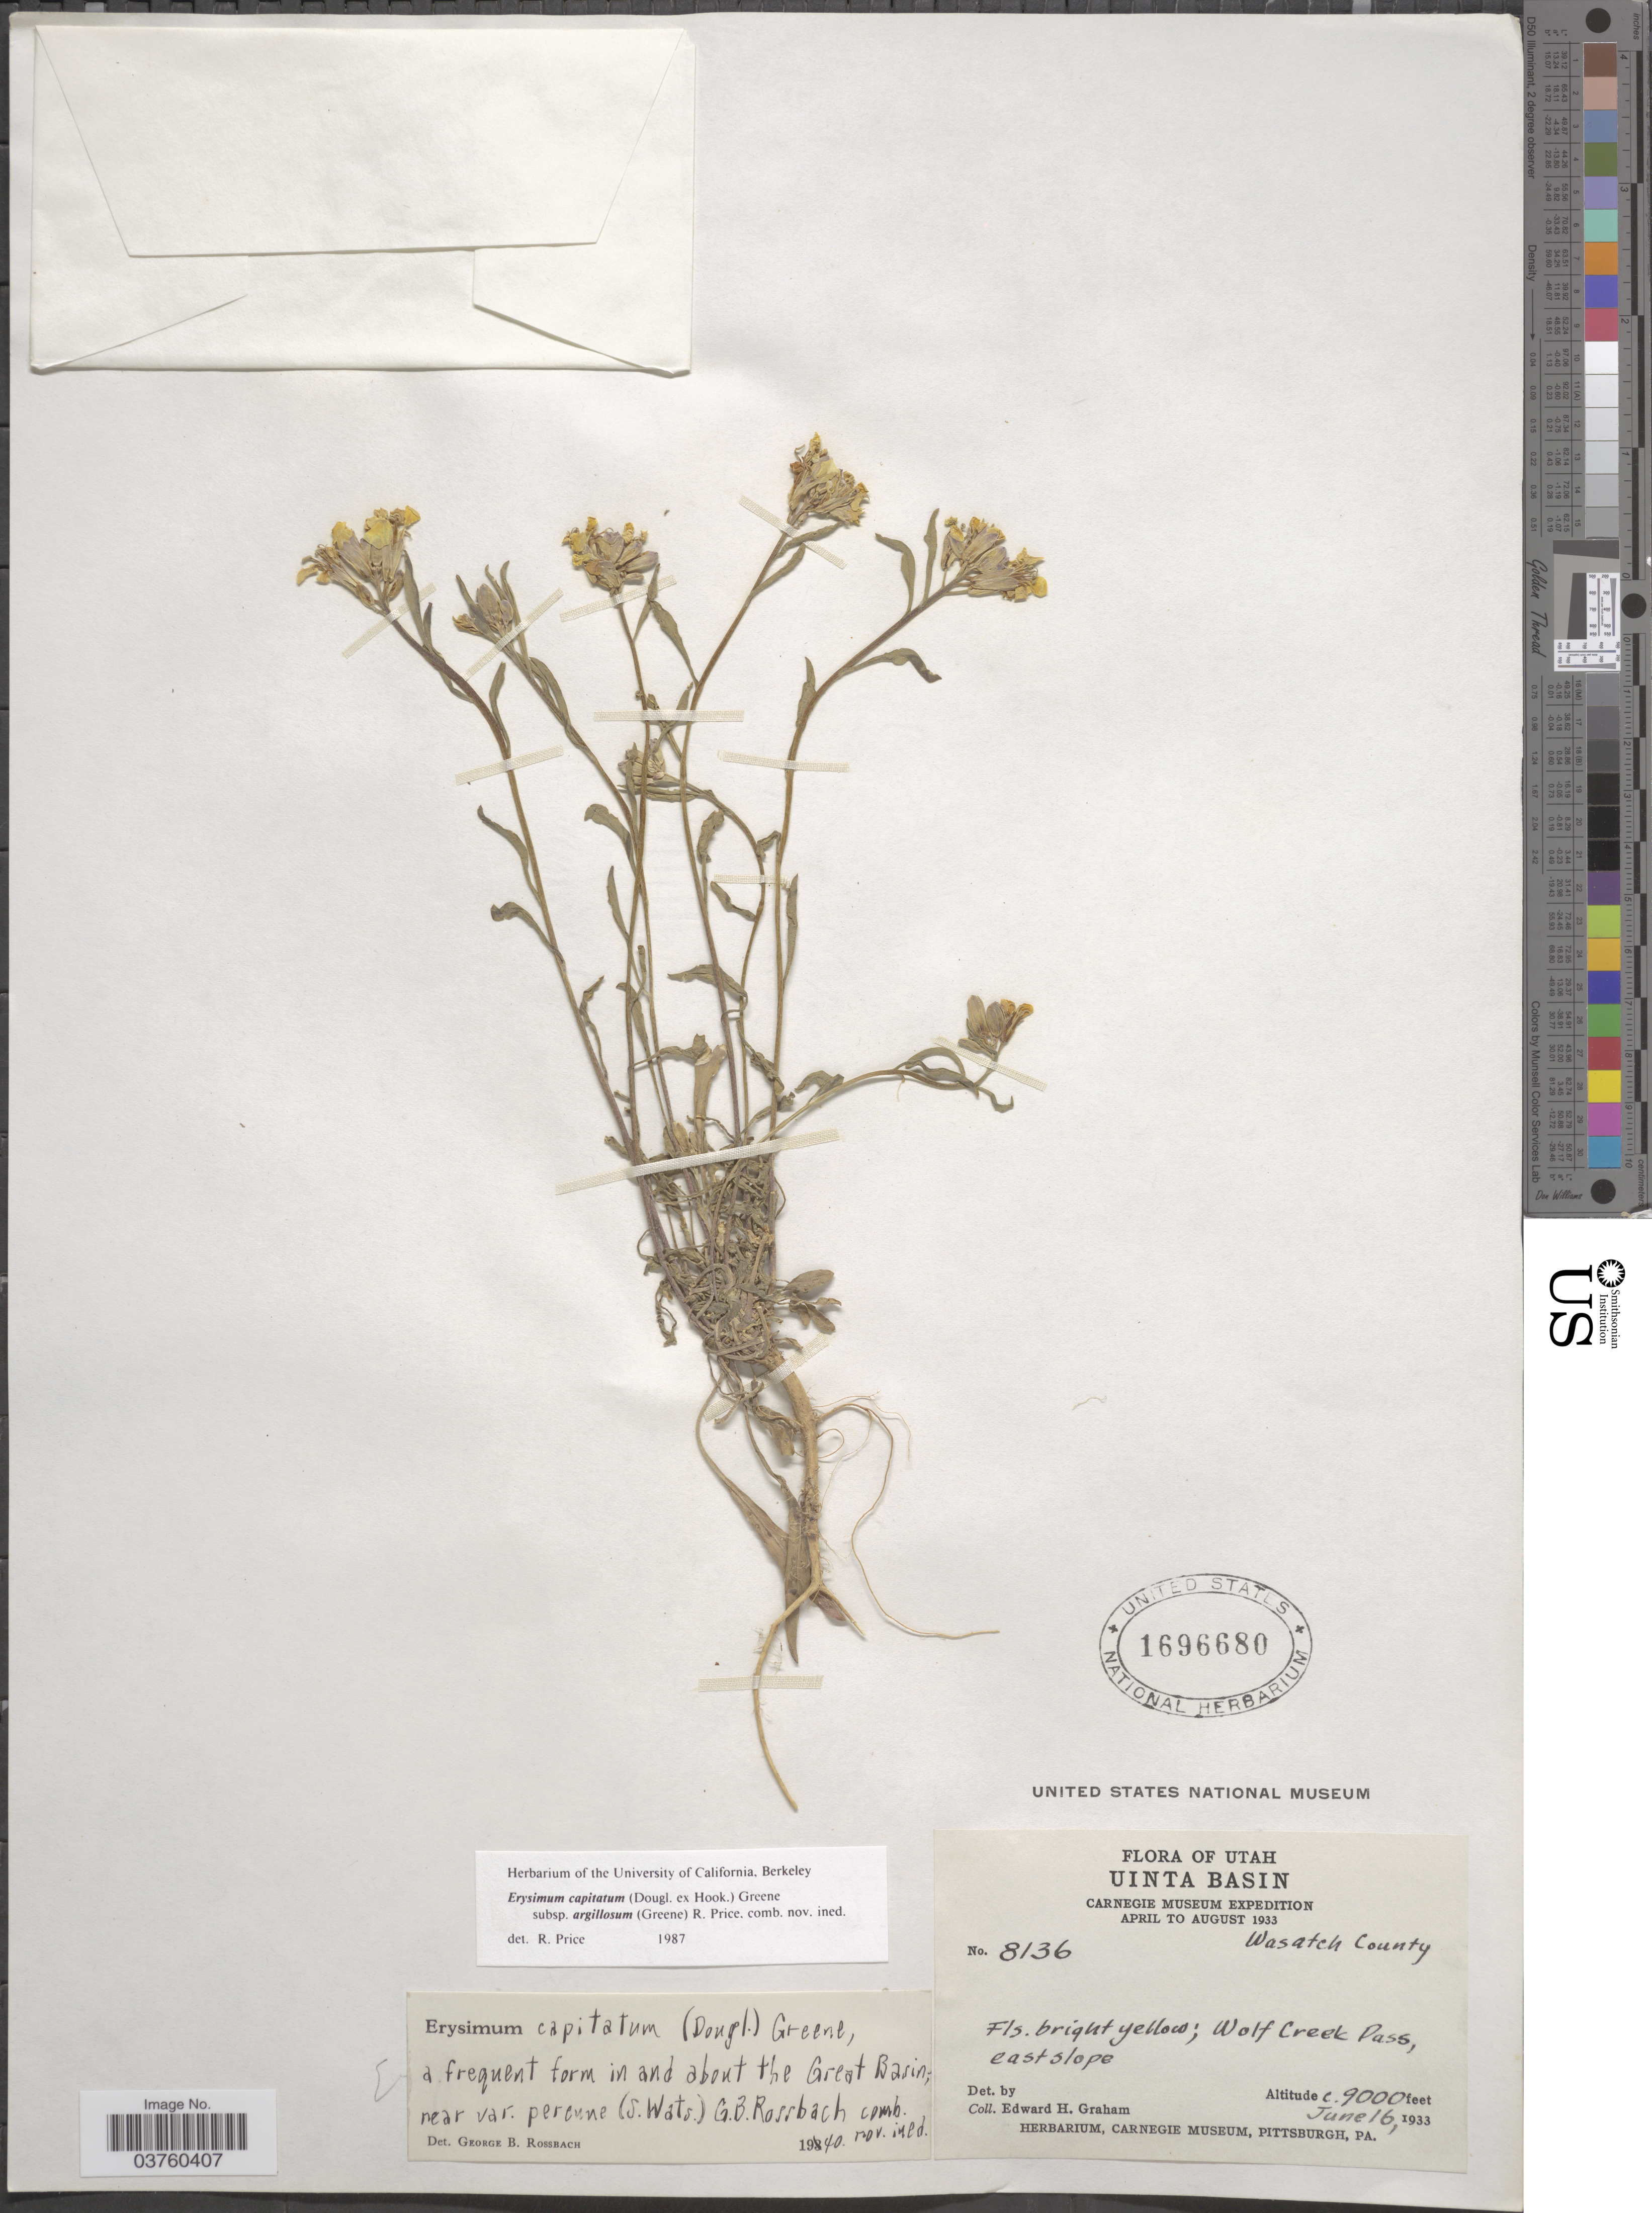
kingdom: Plantae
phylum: Tracheophyta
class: Magnoliopsida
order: Brassicales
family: Brassicaceae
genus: Erysimum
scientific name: Erysimum capitatum subsp. argillosum (Greene) R.A. Price comb. nov. ined.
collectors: E. H. Graham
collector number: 8136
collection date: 1933-06-16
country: United States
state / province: Utah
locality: Uinta Basin. Wasatch County. Wolf Creek Pass, east slope.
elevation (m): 2743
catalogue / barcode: US 1696680